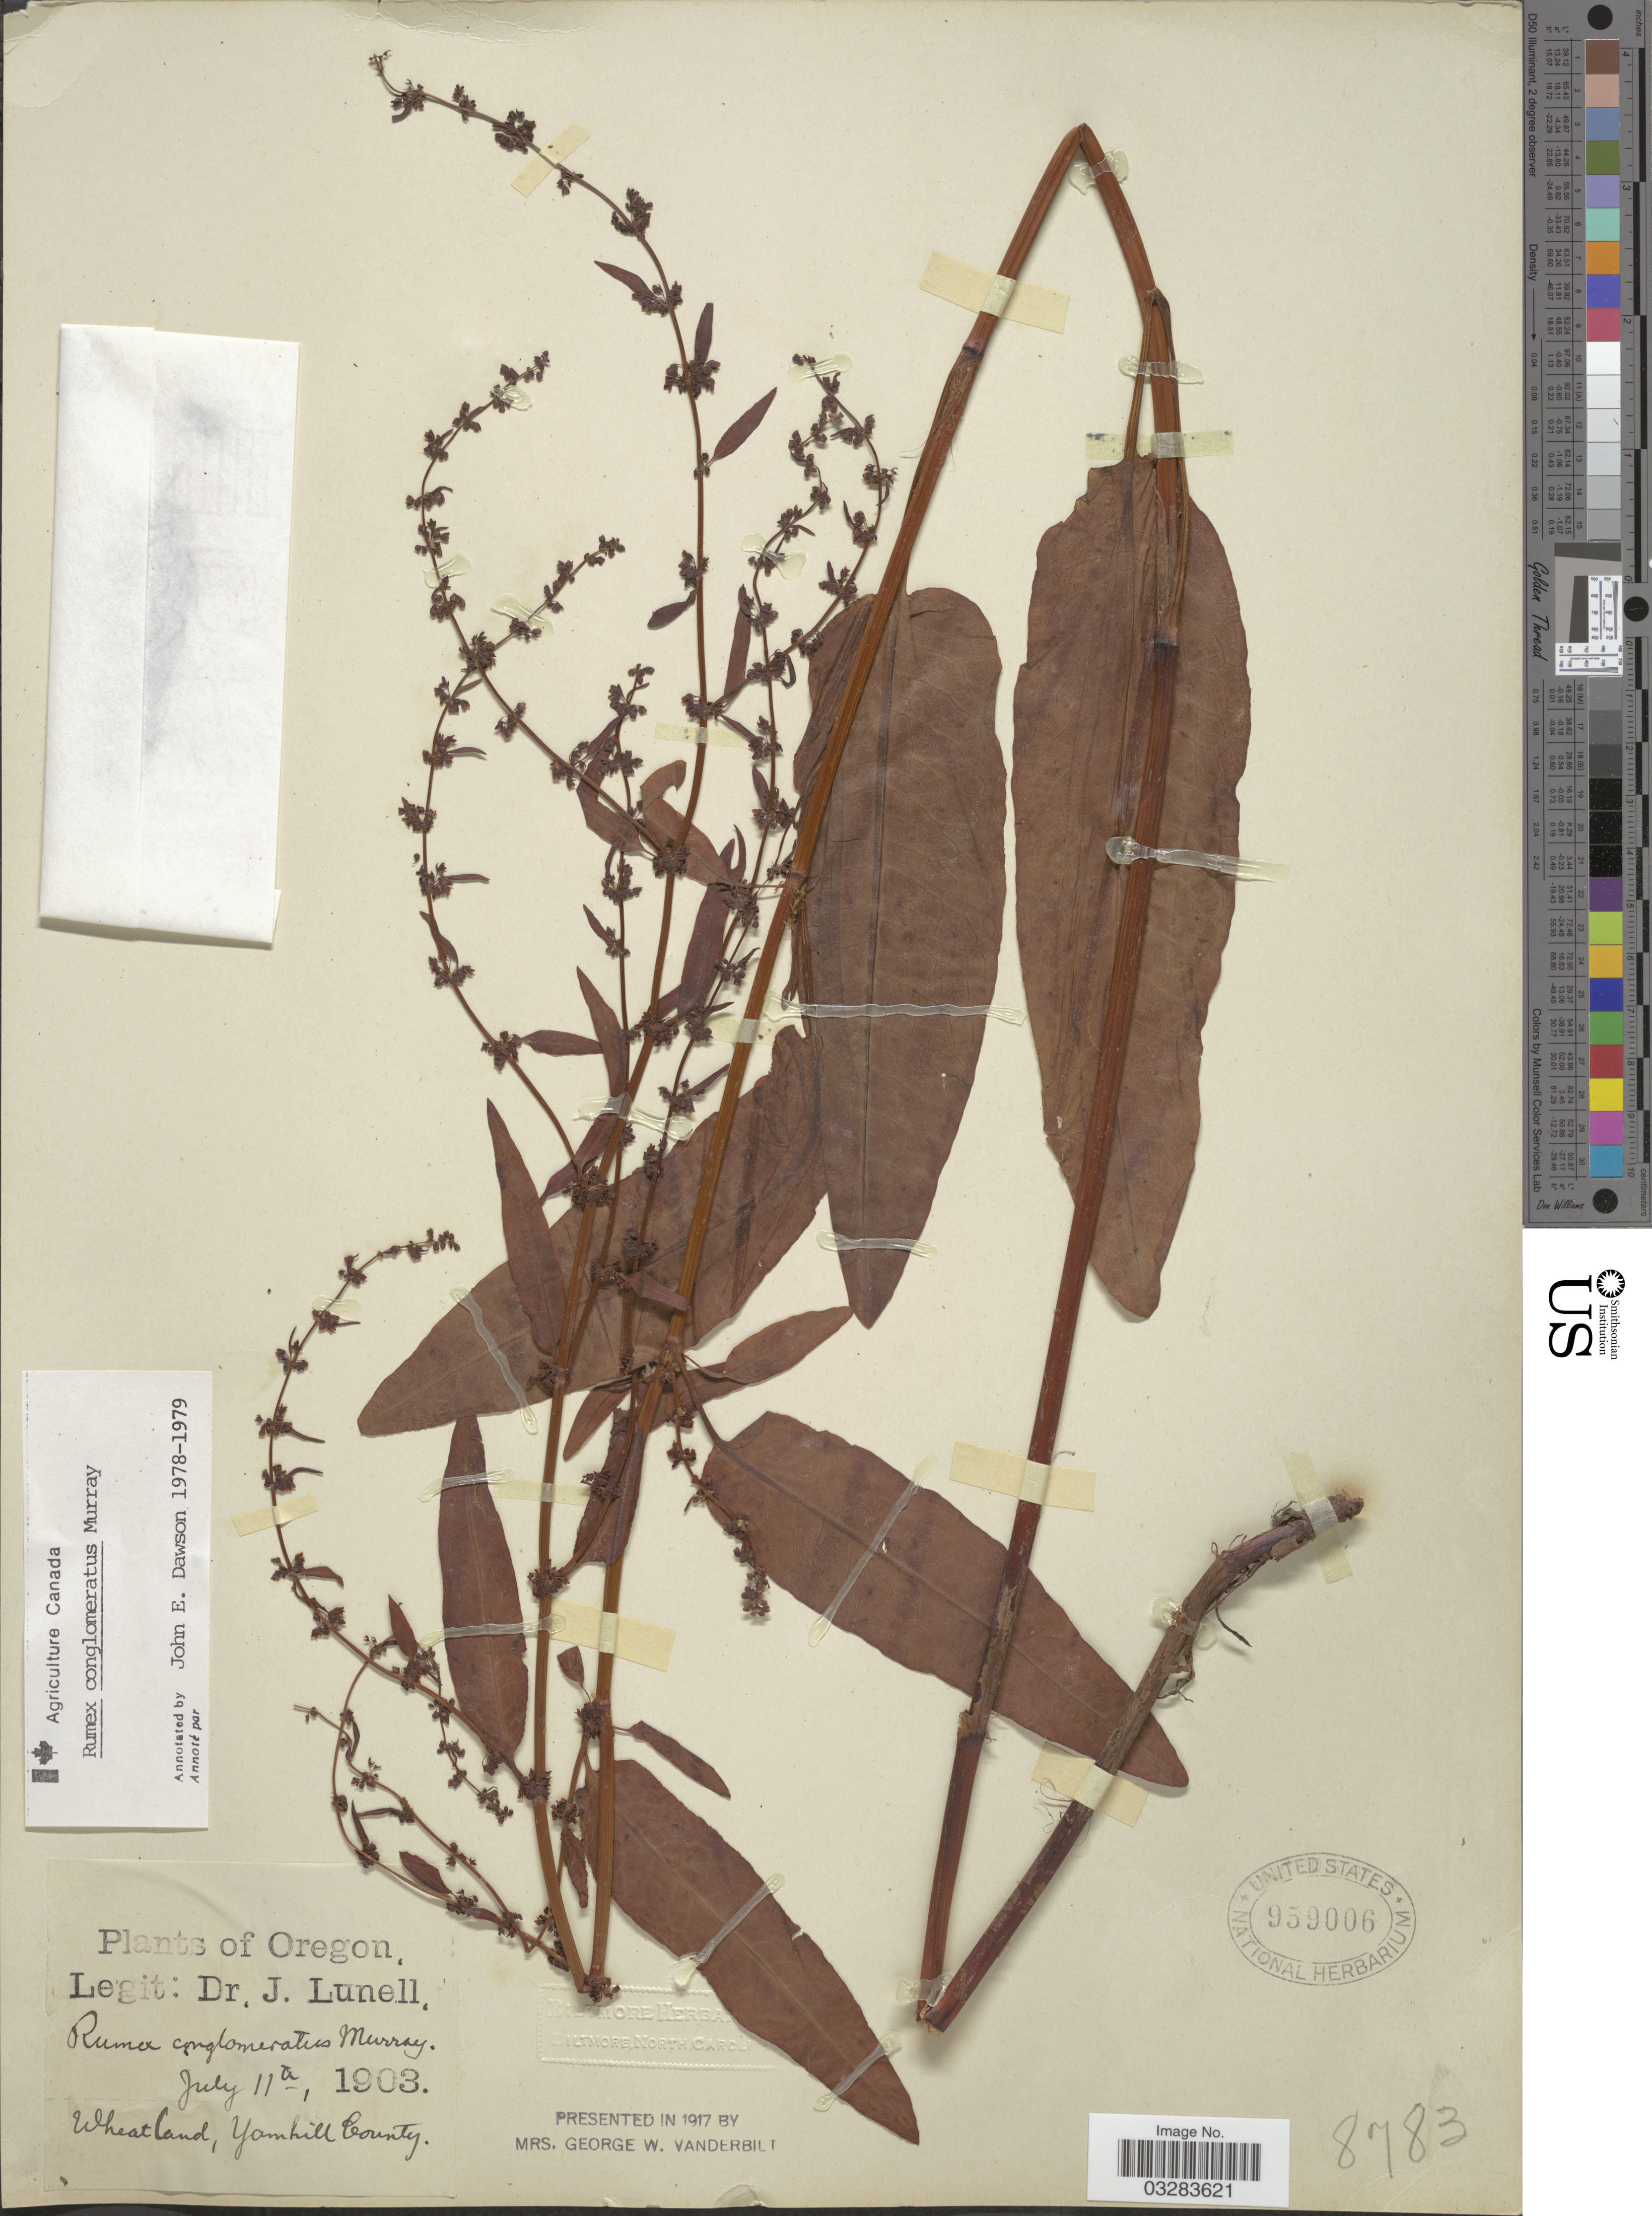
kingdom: Plantae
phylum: Tracheophyta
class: Magnoliopsida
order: Caryophyllales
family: Polygonaceae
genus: Rumex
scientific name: Rumex conglomeratus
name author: Murray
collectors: J. Lunell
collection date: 1903-07-11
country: United States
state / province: Oregon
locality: Wheatland, Yamhill County.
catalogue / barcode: US 959006